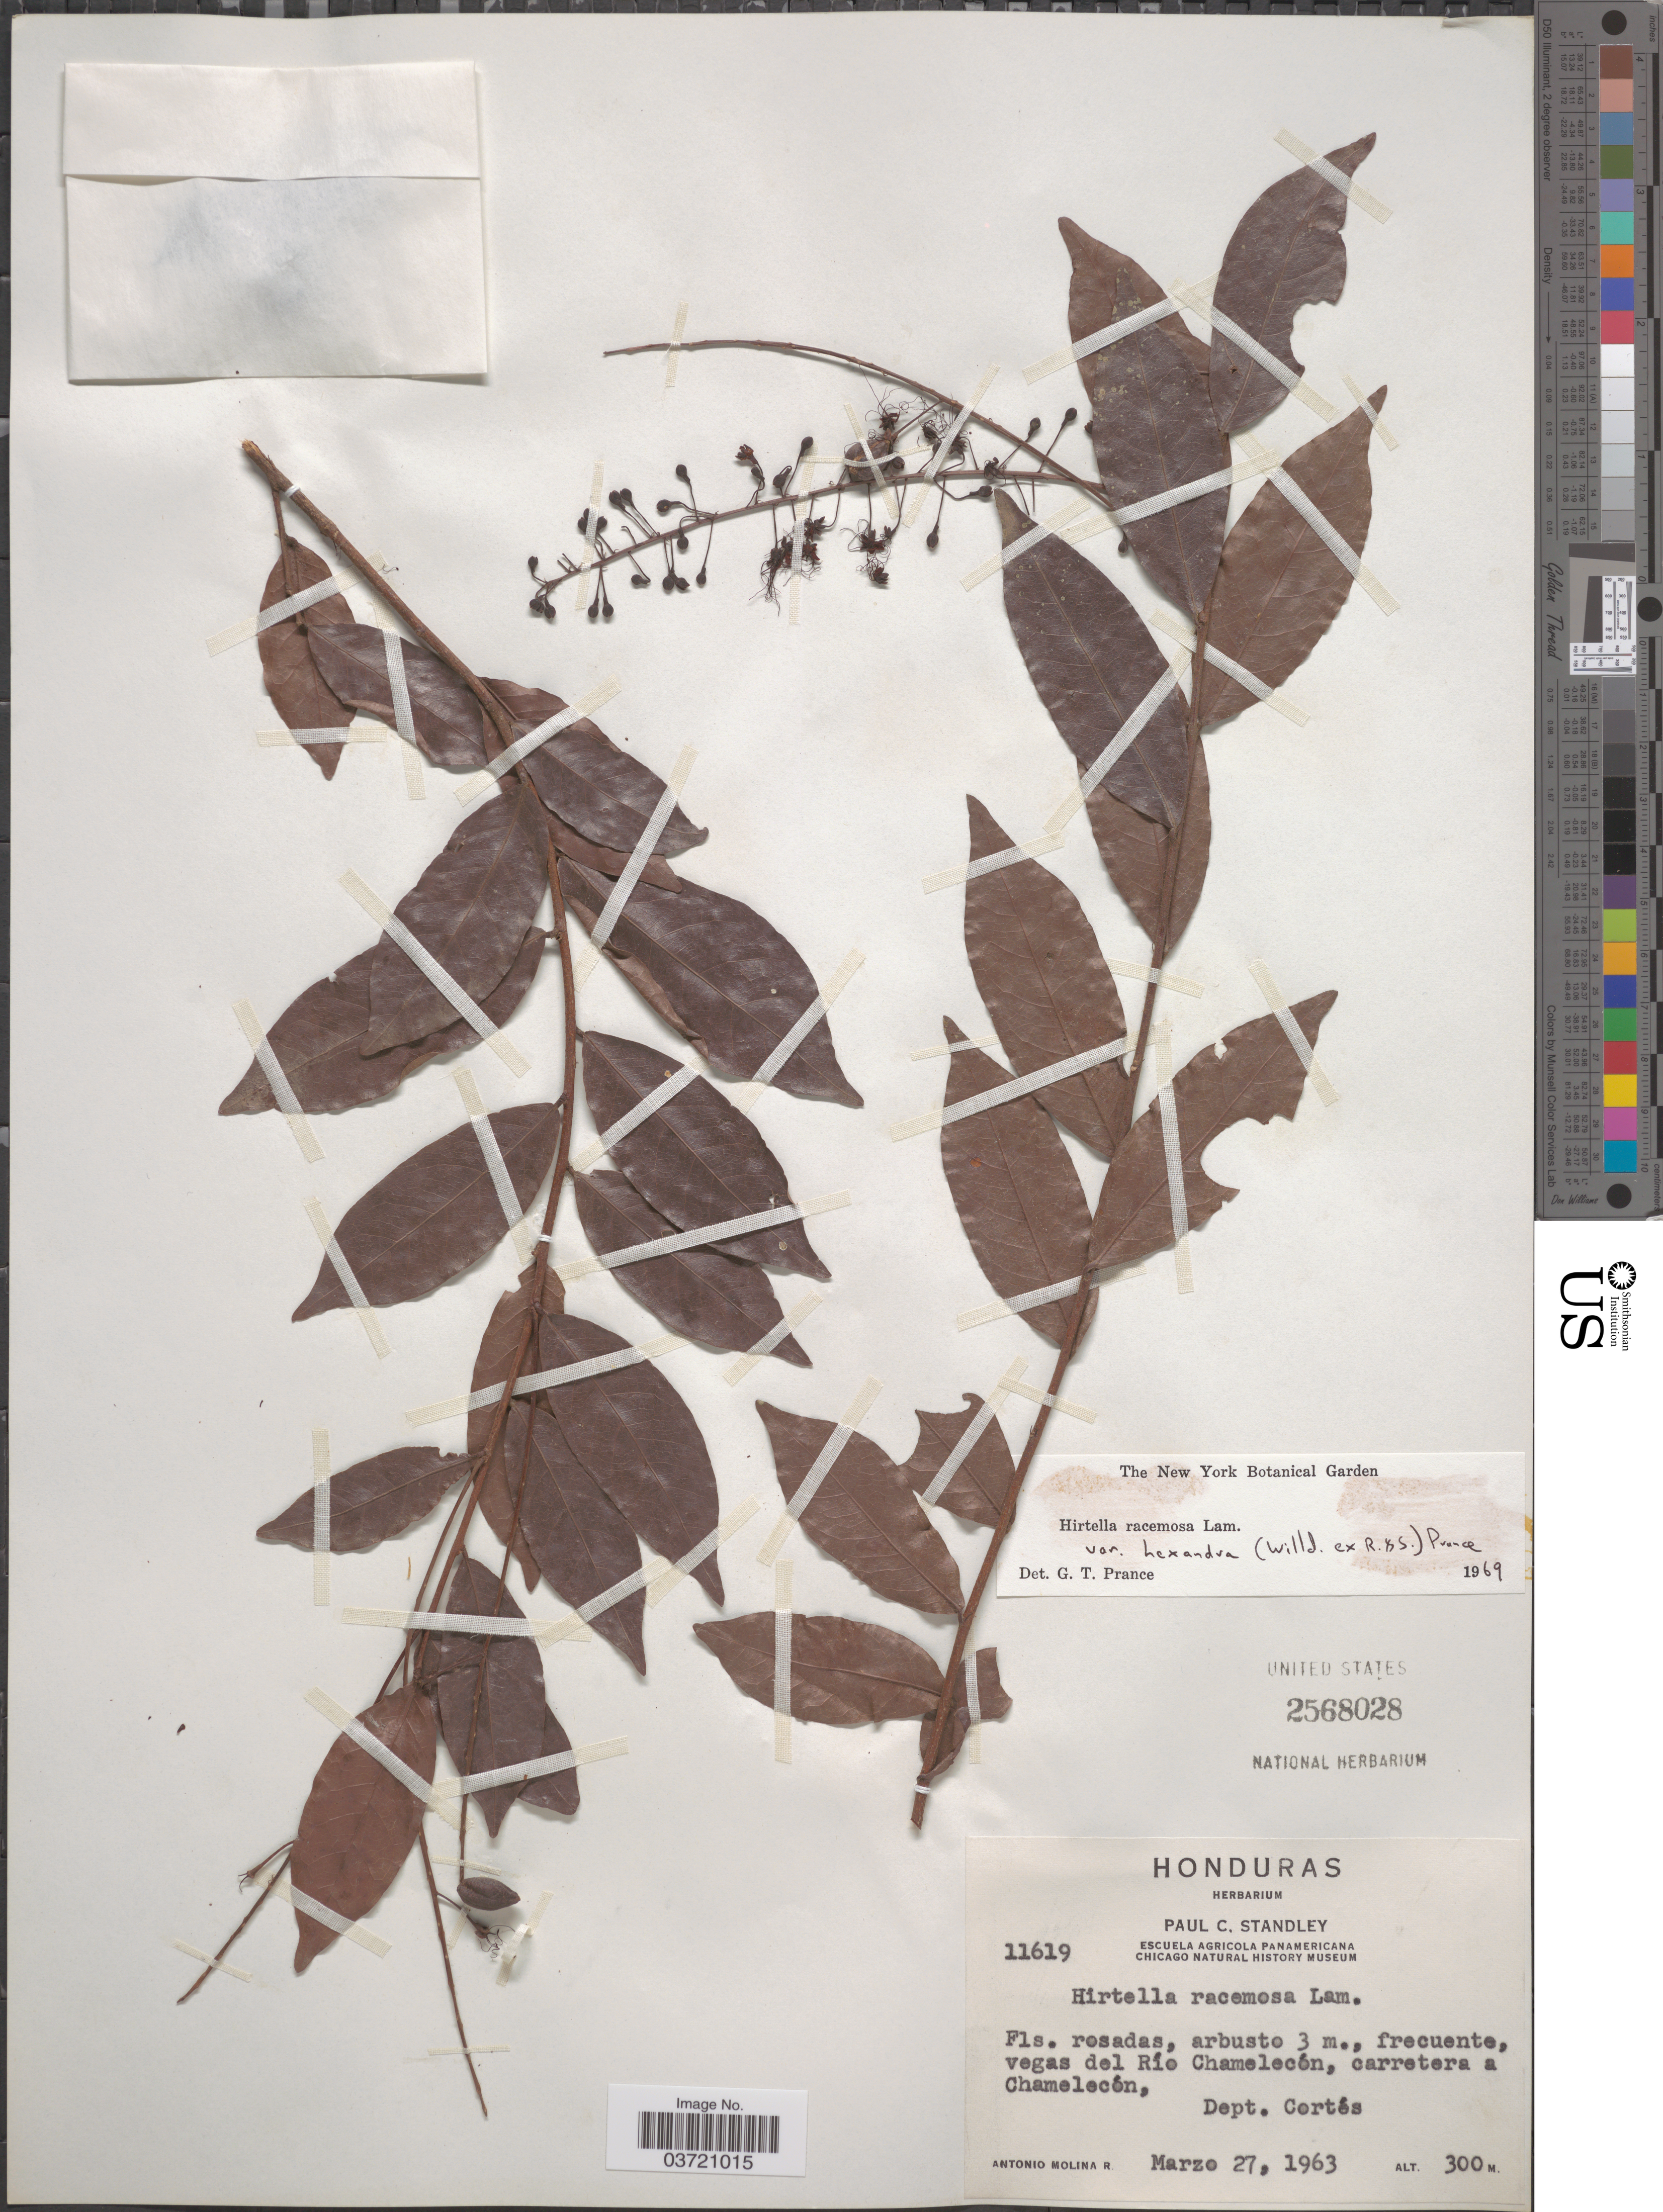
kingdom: Plantae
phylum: Tracheophyta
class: Magnoliopsida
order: Malpighiales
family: Chrysobalanaceae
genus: Hirtella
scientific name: Hirtella racemosa var. hexandra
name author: (Willd. ex Roem. & Schult.) Prance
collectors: A. Molina R.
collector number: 11619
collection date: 1963-03-27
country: Honduras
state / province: Cortes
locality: Vegas del Río Chamelecón, carretera a Chamelecón, Dept. Cortés.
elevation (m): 300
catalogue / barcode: US 2568028